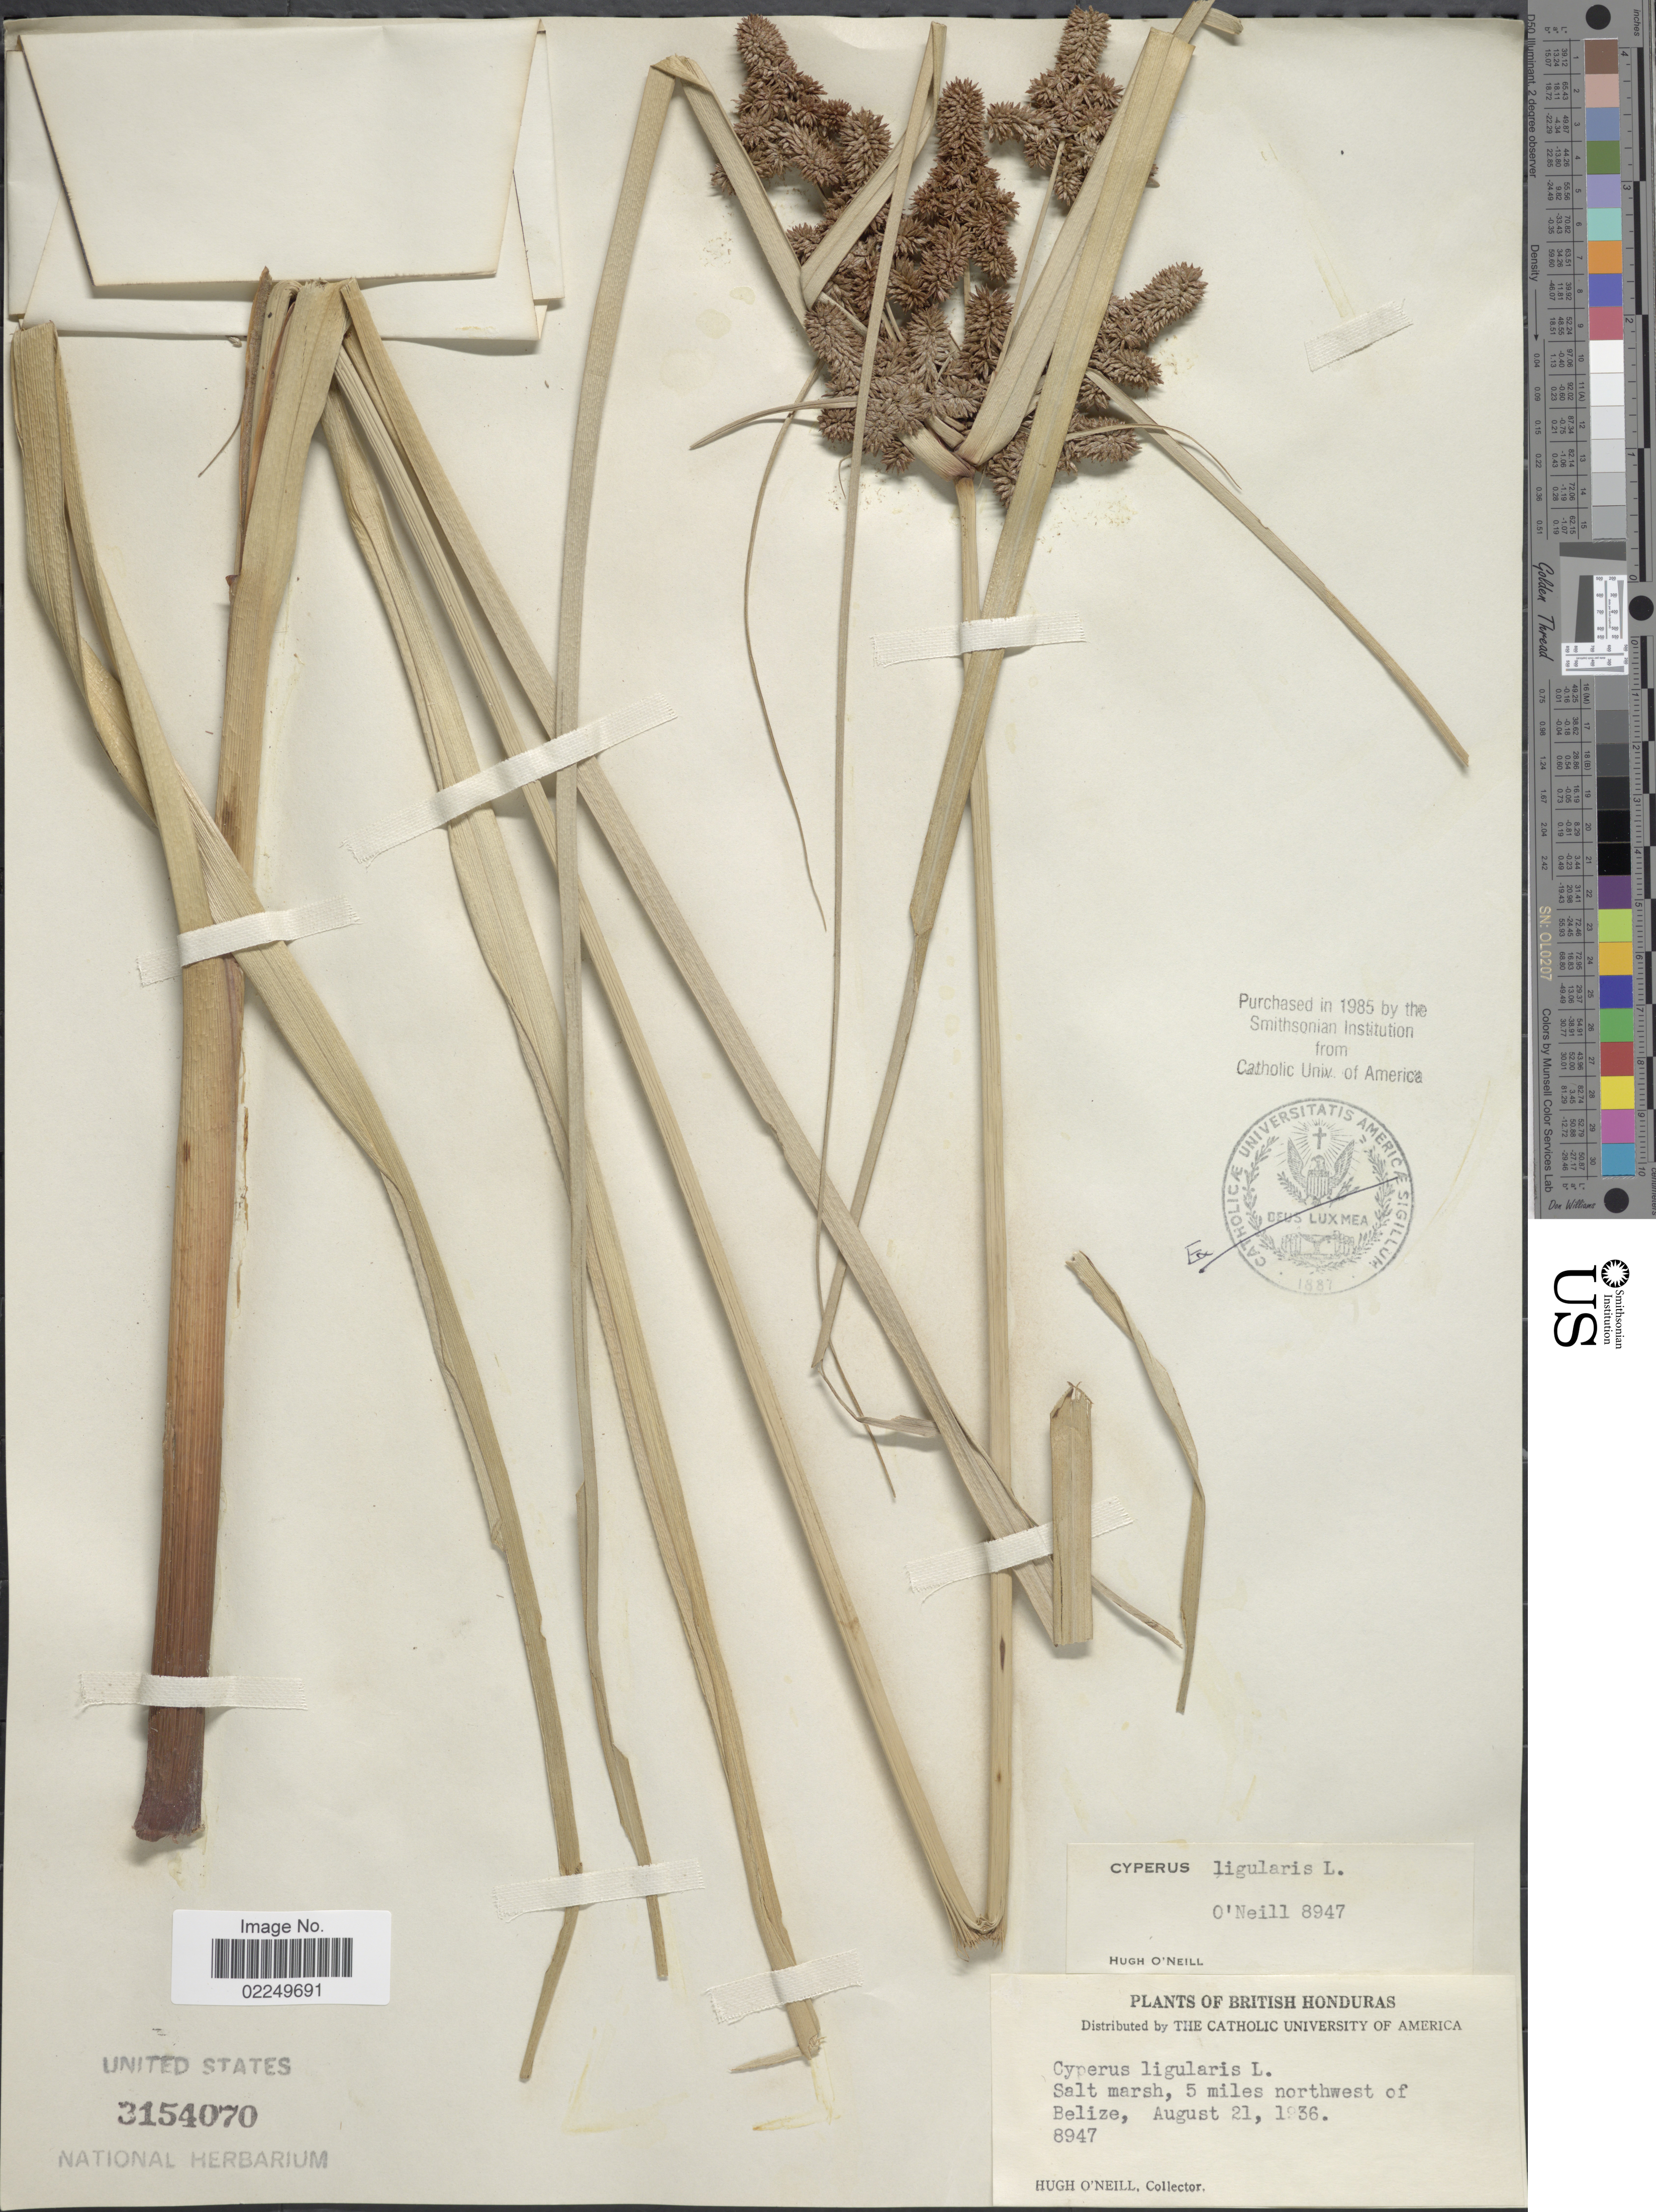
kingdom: Plantae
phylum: Tracheophyta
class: Liliopsida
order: Poales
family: Cyperaceae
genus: Cyperus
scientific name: Cyperus ligularis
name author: L.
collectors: H. O'Neill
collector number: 8947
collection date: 1936-08-21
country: Belize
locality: British Honduras, Salt marsh, 5 miles northwest of Belize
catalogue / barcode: US 3154070